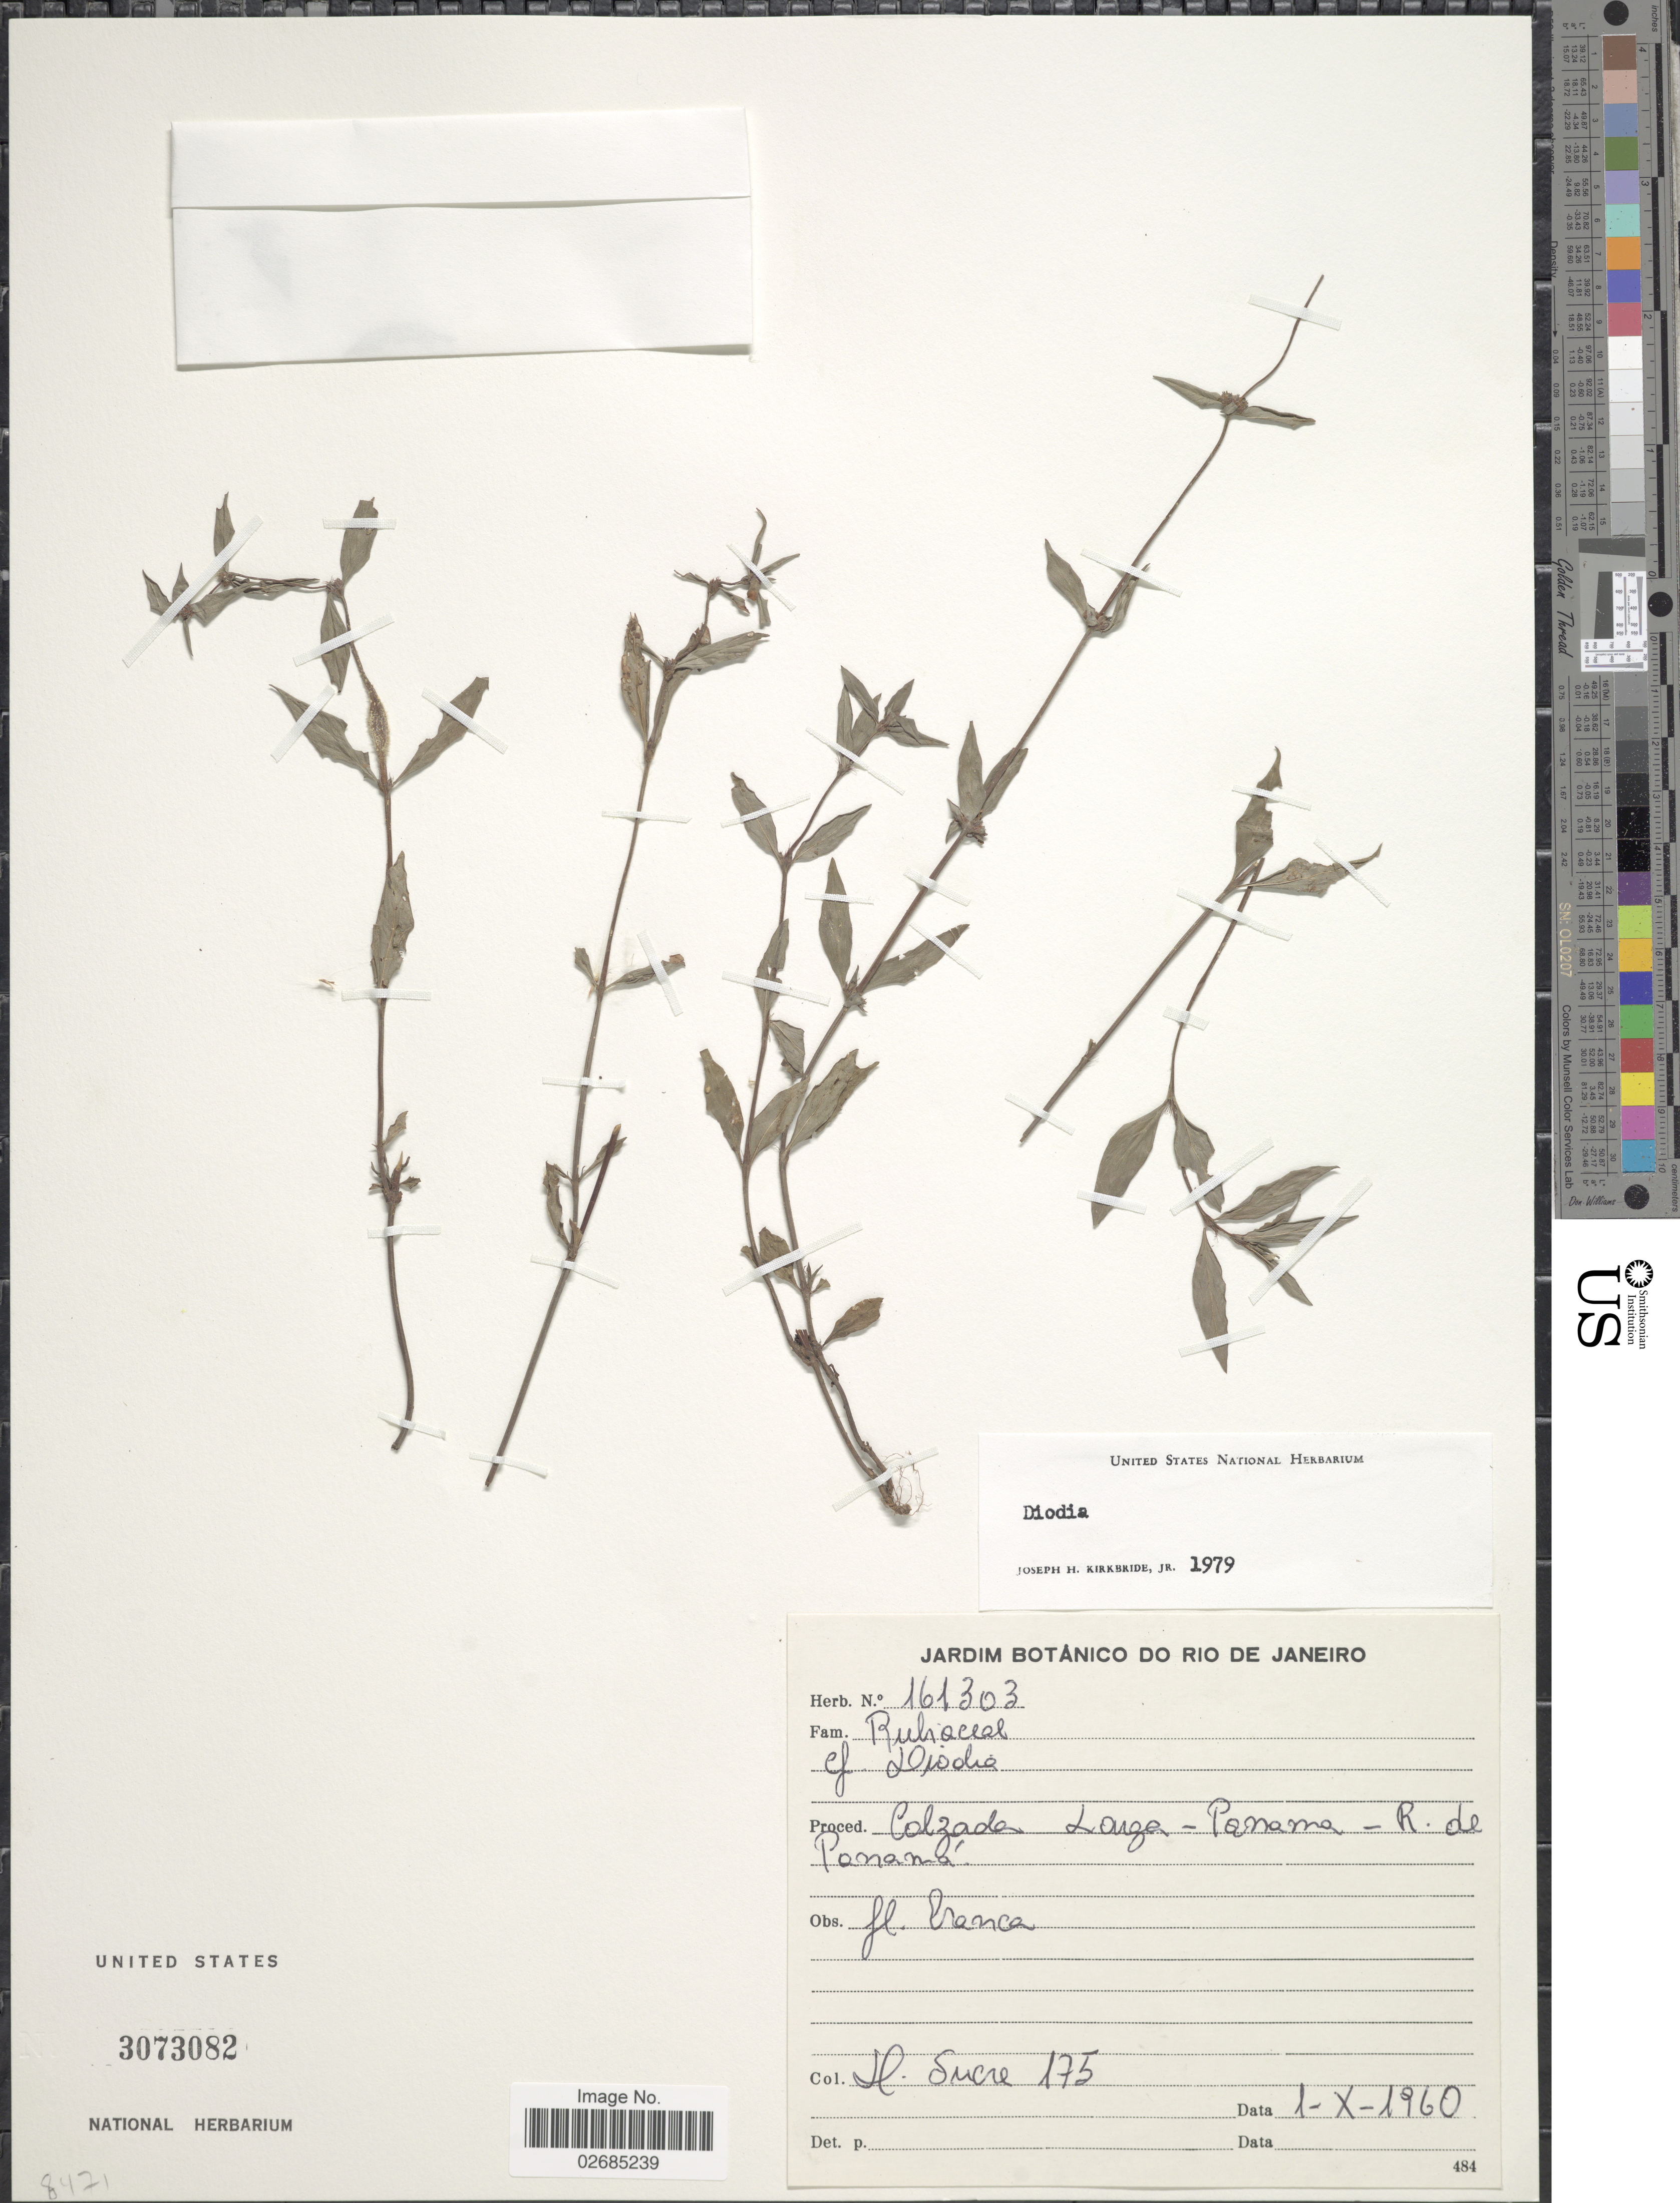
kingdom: Plantae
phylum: Tracheophyta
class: Magnoliopsida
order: Gentianales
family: Rubiaceae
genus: Diodia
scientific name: Diodia sp.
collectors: D. Sucre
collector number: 175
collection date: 1960-10-01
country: Panama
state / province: Panamá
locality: Colzada Larga - Panama - R. de Panama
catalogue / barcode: US 3073082